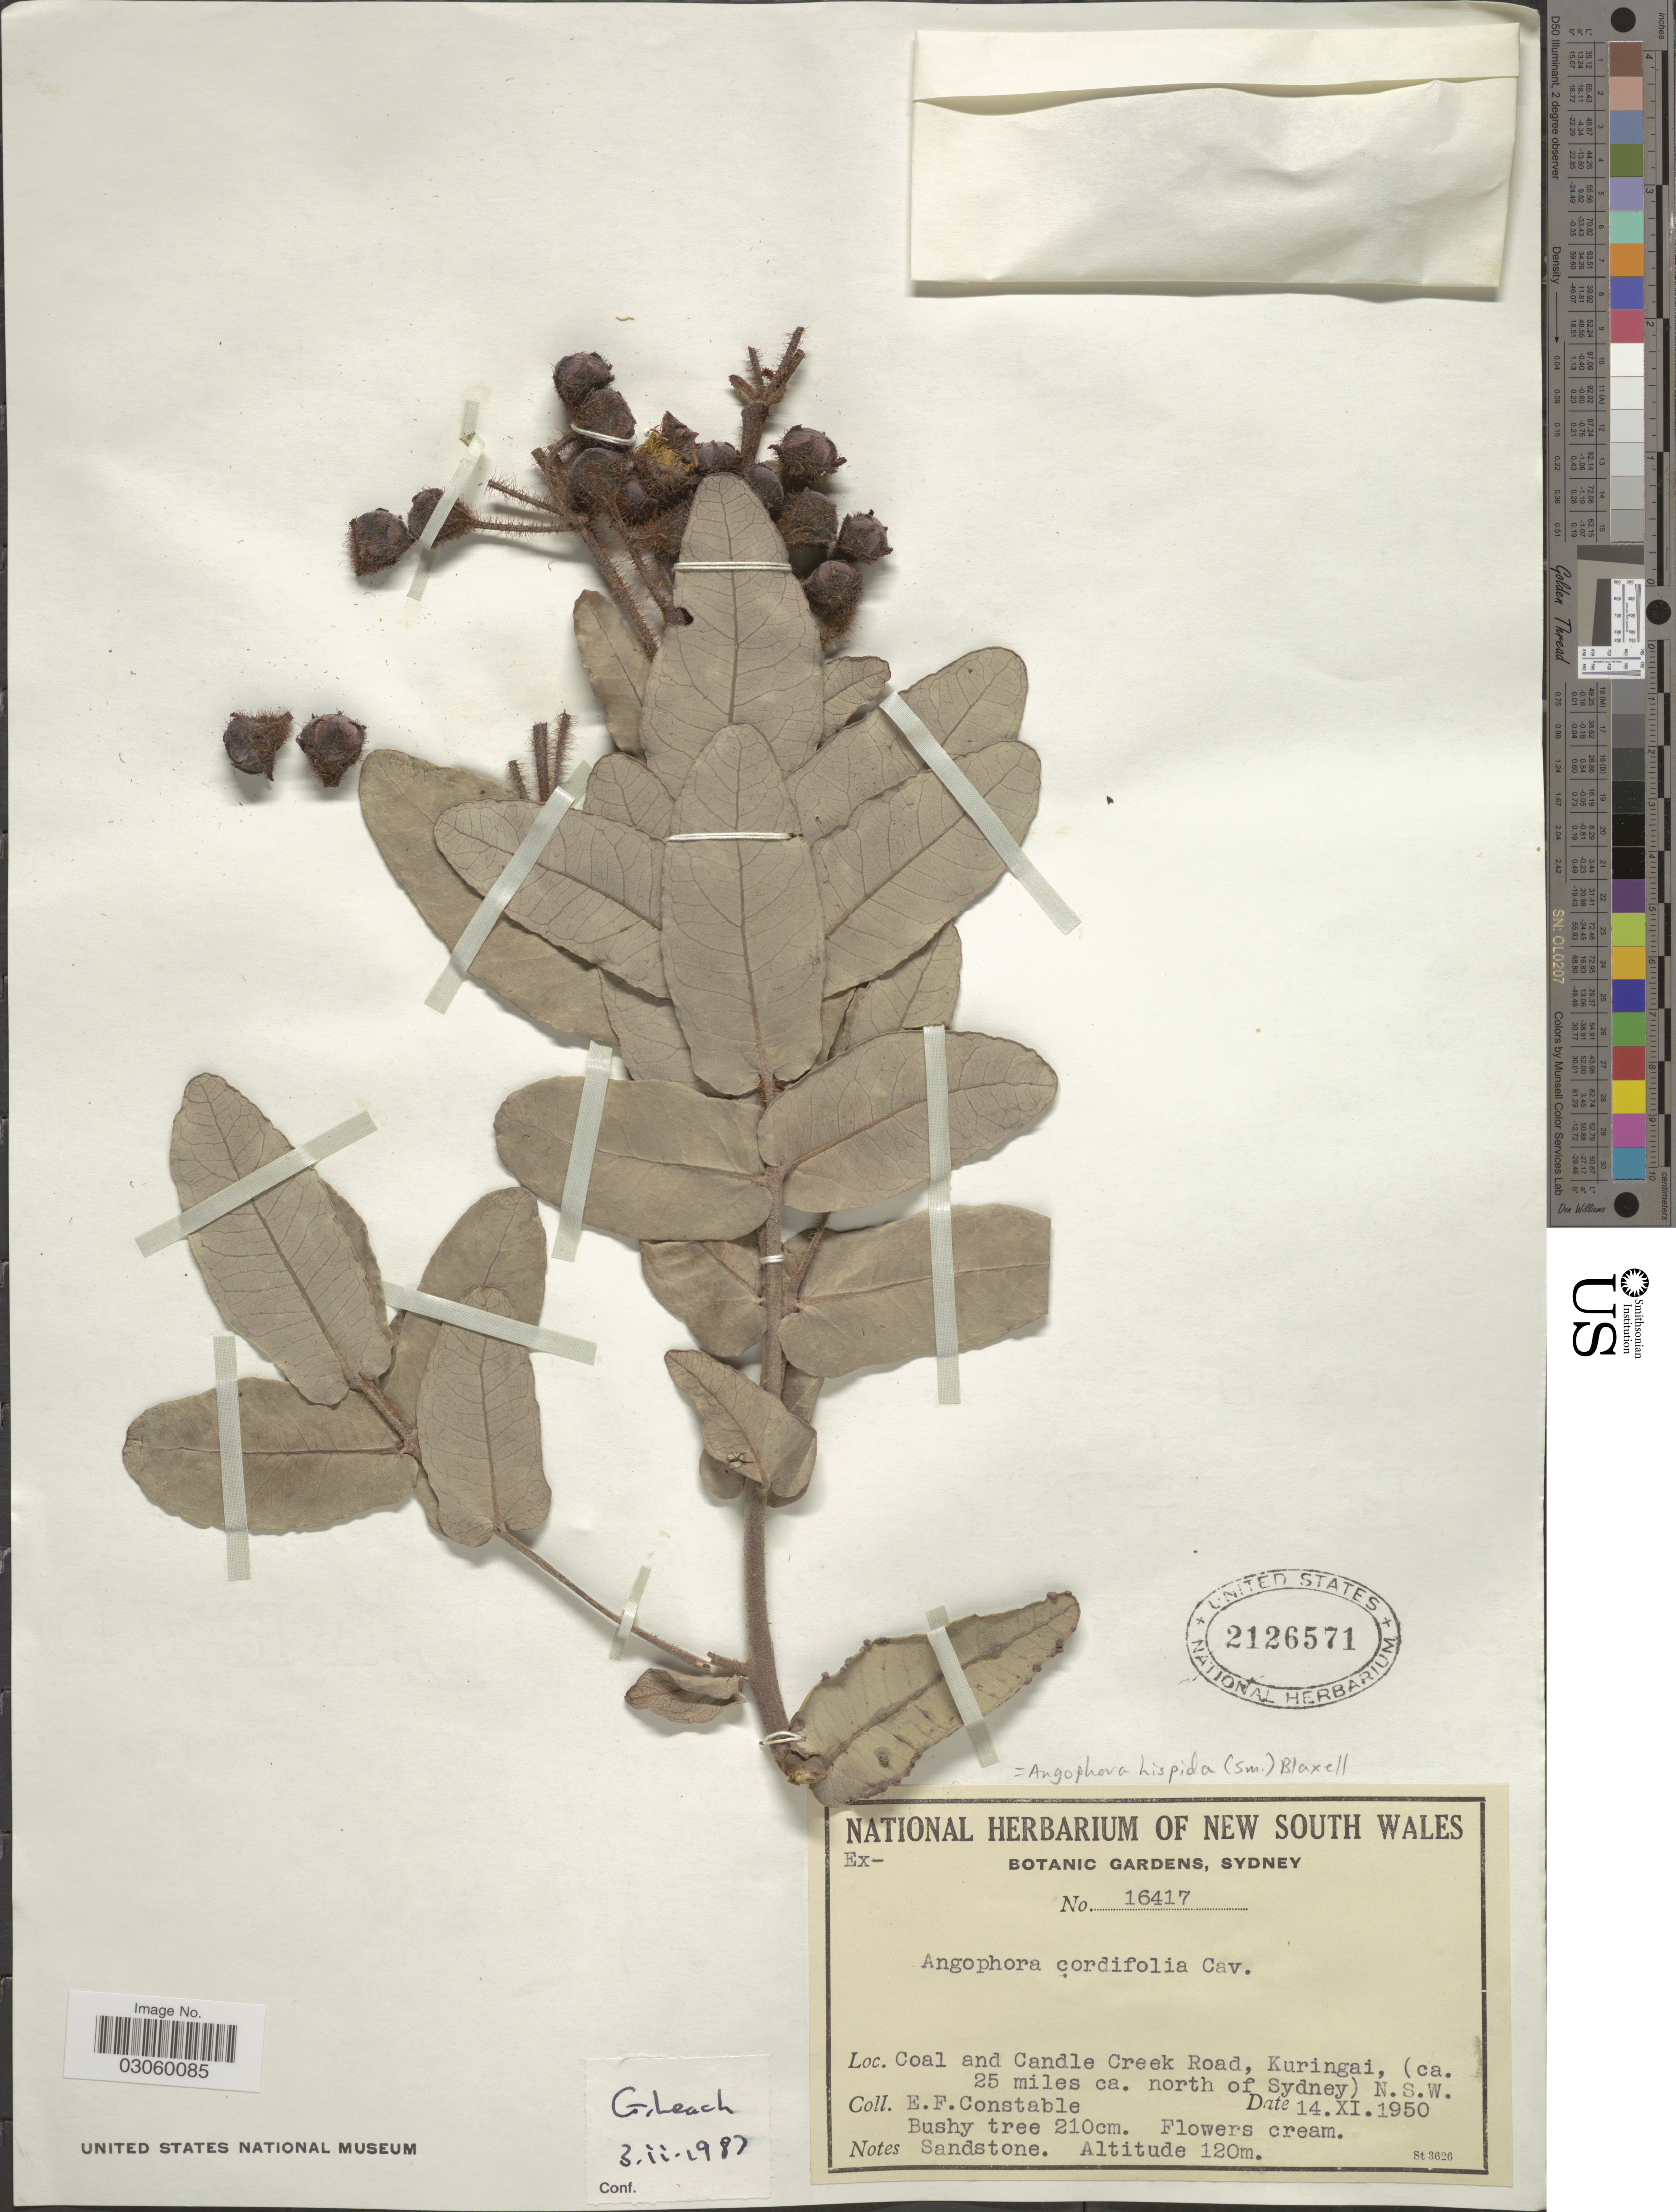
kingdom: Plantae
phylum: Tracheophyta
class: Magnoliopsida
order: Myrtales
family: Myrtaceae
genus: Angophora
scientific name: Angophora hispida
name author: (Sm.) Blaxell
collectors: E. F. Constable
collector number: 16417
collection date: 1950-11-14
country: Australia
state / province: New South Wales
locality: Coal and Candle Creek Road, Kuringai (ca. 25 miles ca. north of Sydney).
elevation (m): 120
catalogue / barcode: US 2126571